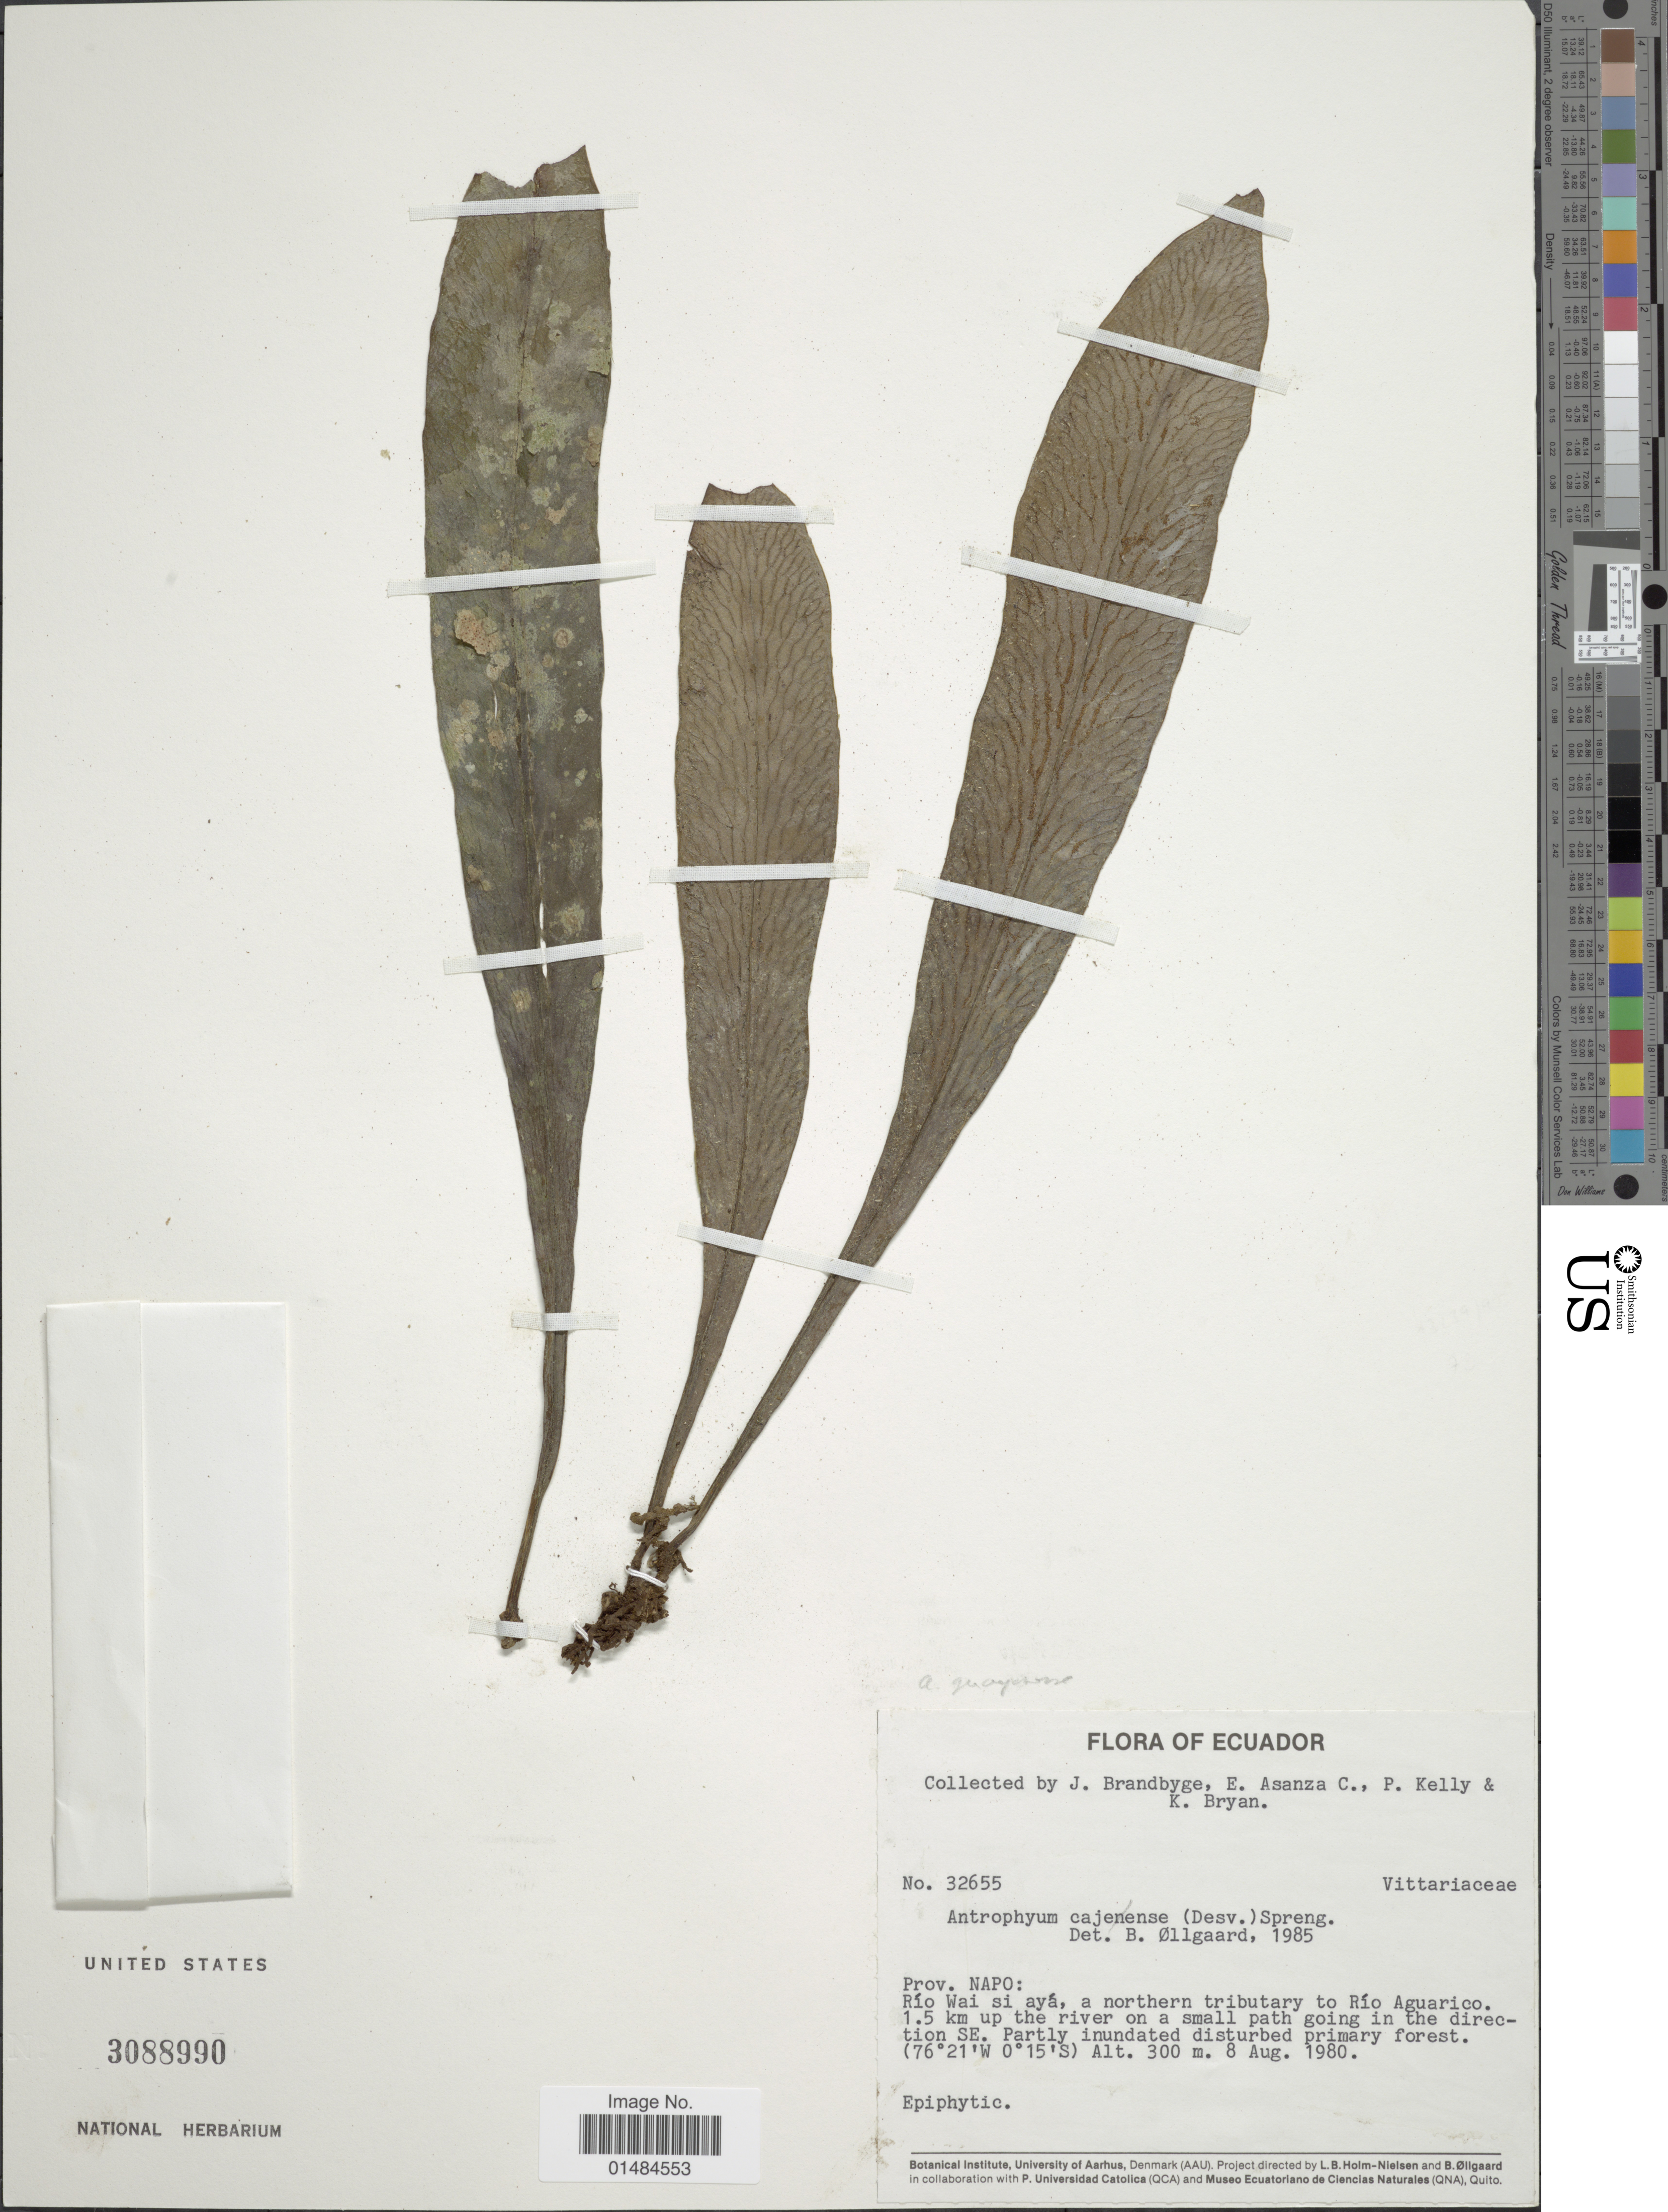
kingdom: Plantae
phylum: Tracheophyta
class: Polypodiopsida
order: Polypodiales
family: Pteridaceae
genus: Polytaenium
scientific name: Polytaenium guayanense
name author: (Hieron.) Alston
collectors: J. Brandbyge, E. Asanza C., P. Kelly & K. Bryan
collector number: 32655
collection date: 1980-08-08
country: Ecuador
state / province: Napo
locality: Río Wai Si Ayá, a northern tributary to Ríp Aguarico. 1.5 km up the river on a small path going in the direction SE. Partly inundated disturbed primary forest.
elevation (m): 300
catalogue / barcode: US 3088990